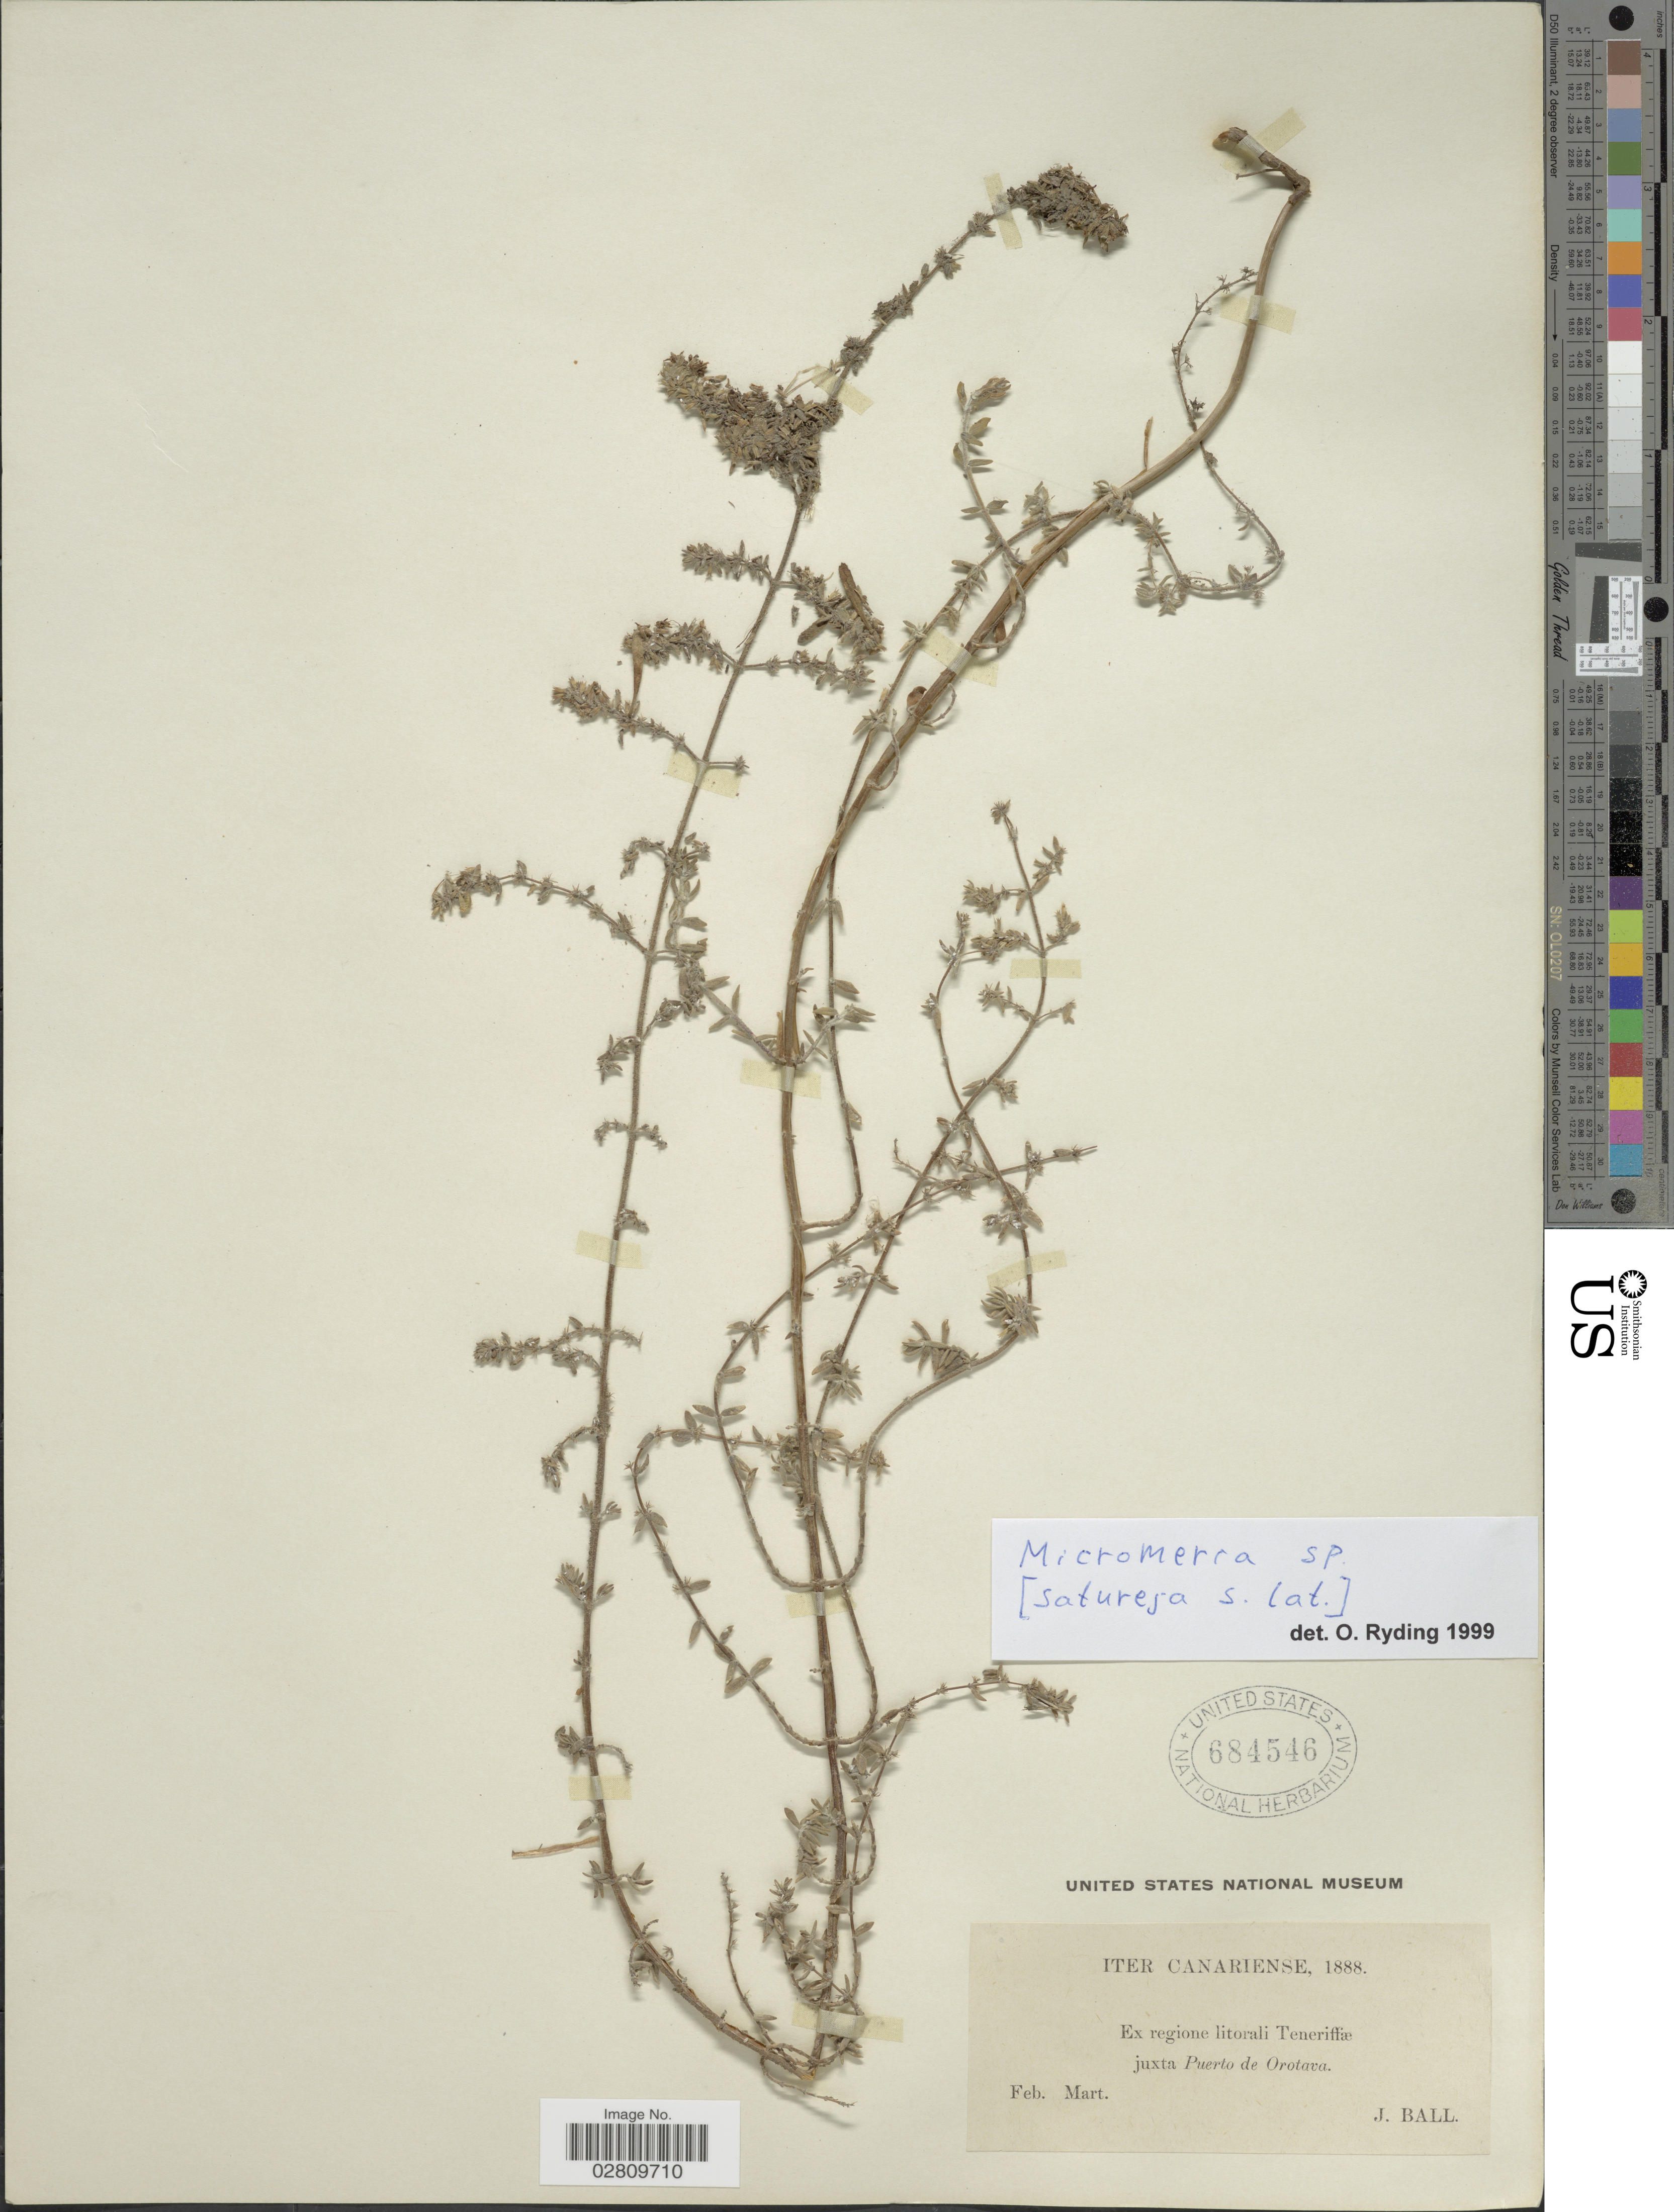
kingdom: Plantae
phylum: Tracheophyta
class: Magnoliopsida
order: Lamiales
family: Lamiaceae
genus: Micromeria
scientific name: Micromeria sp.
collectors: J. Ball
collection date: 1888-02/1888-03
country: Spain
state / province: Canarias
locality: Iter Canariense. Ex regione litorali Teneriffæ juxta Puerto de Orotava.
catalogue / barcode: US 684546